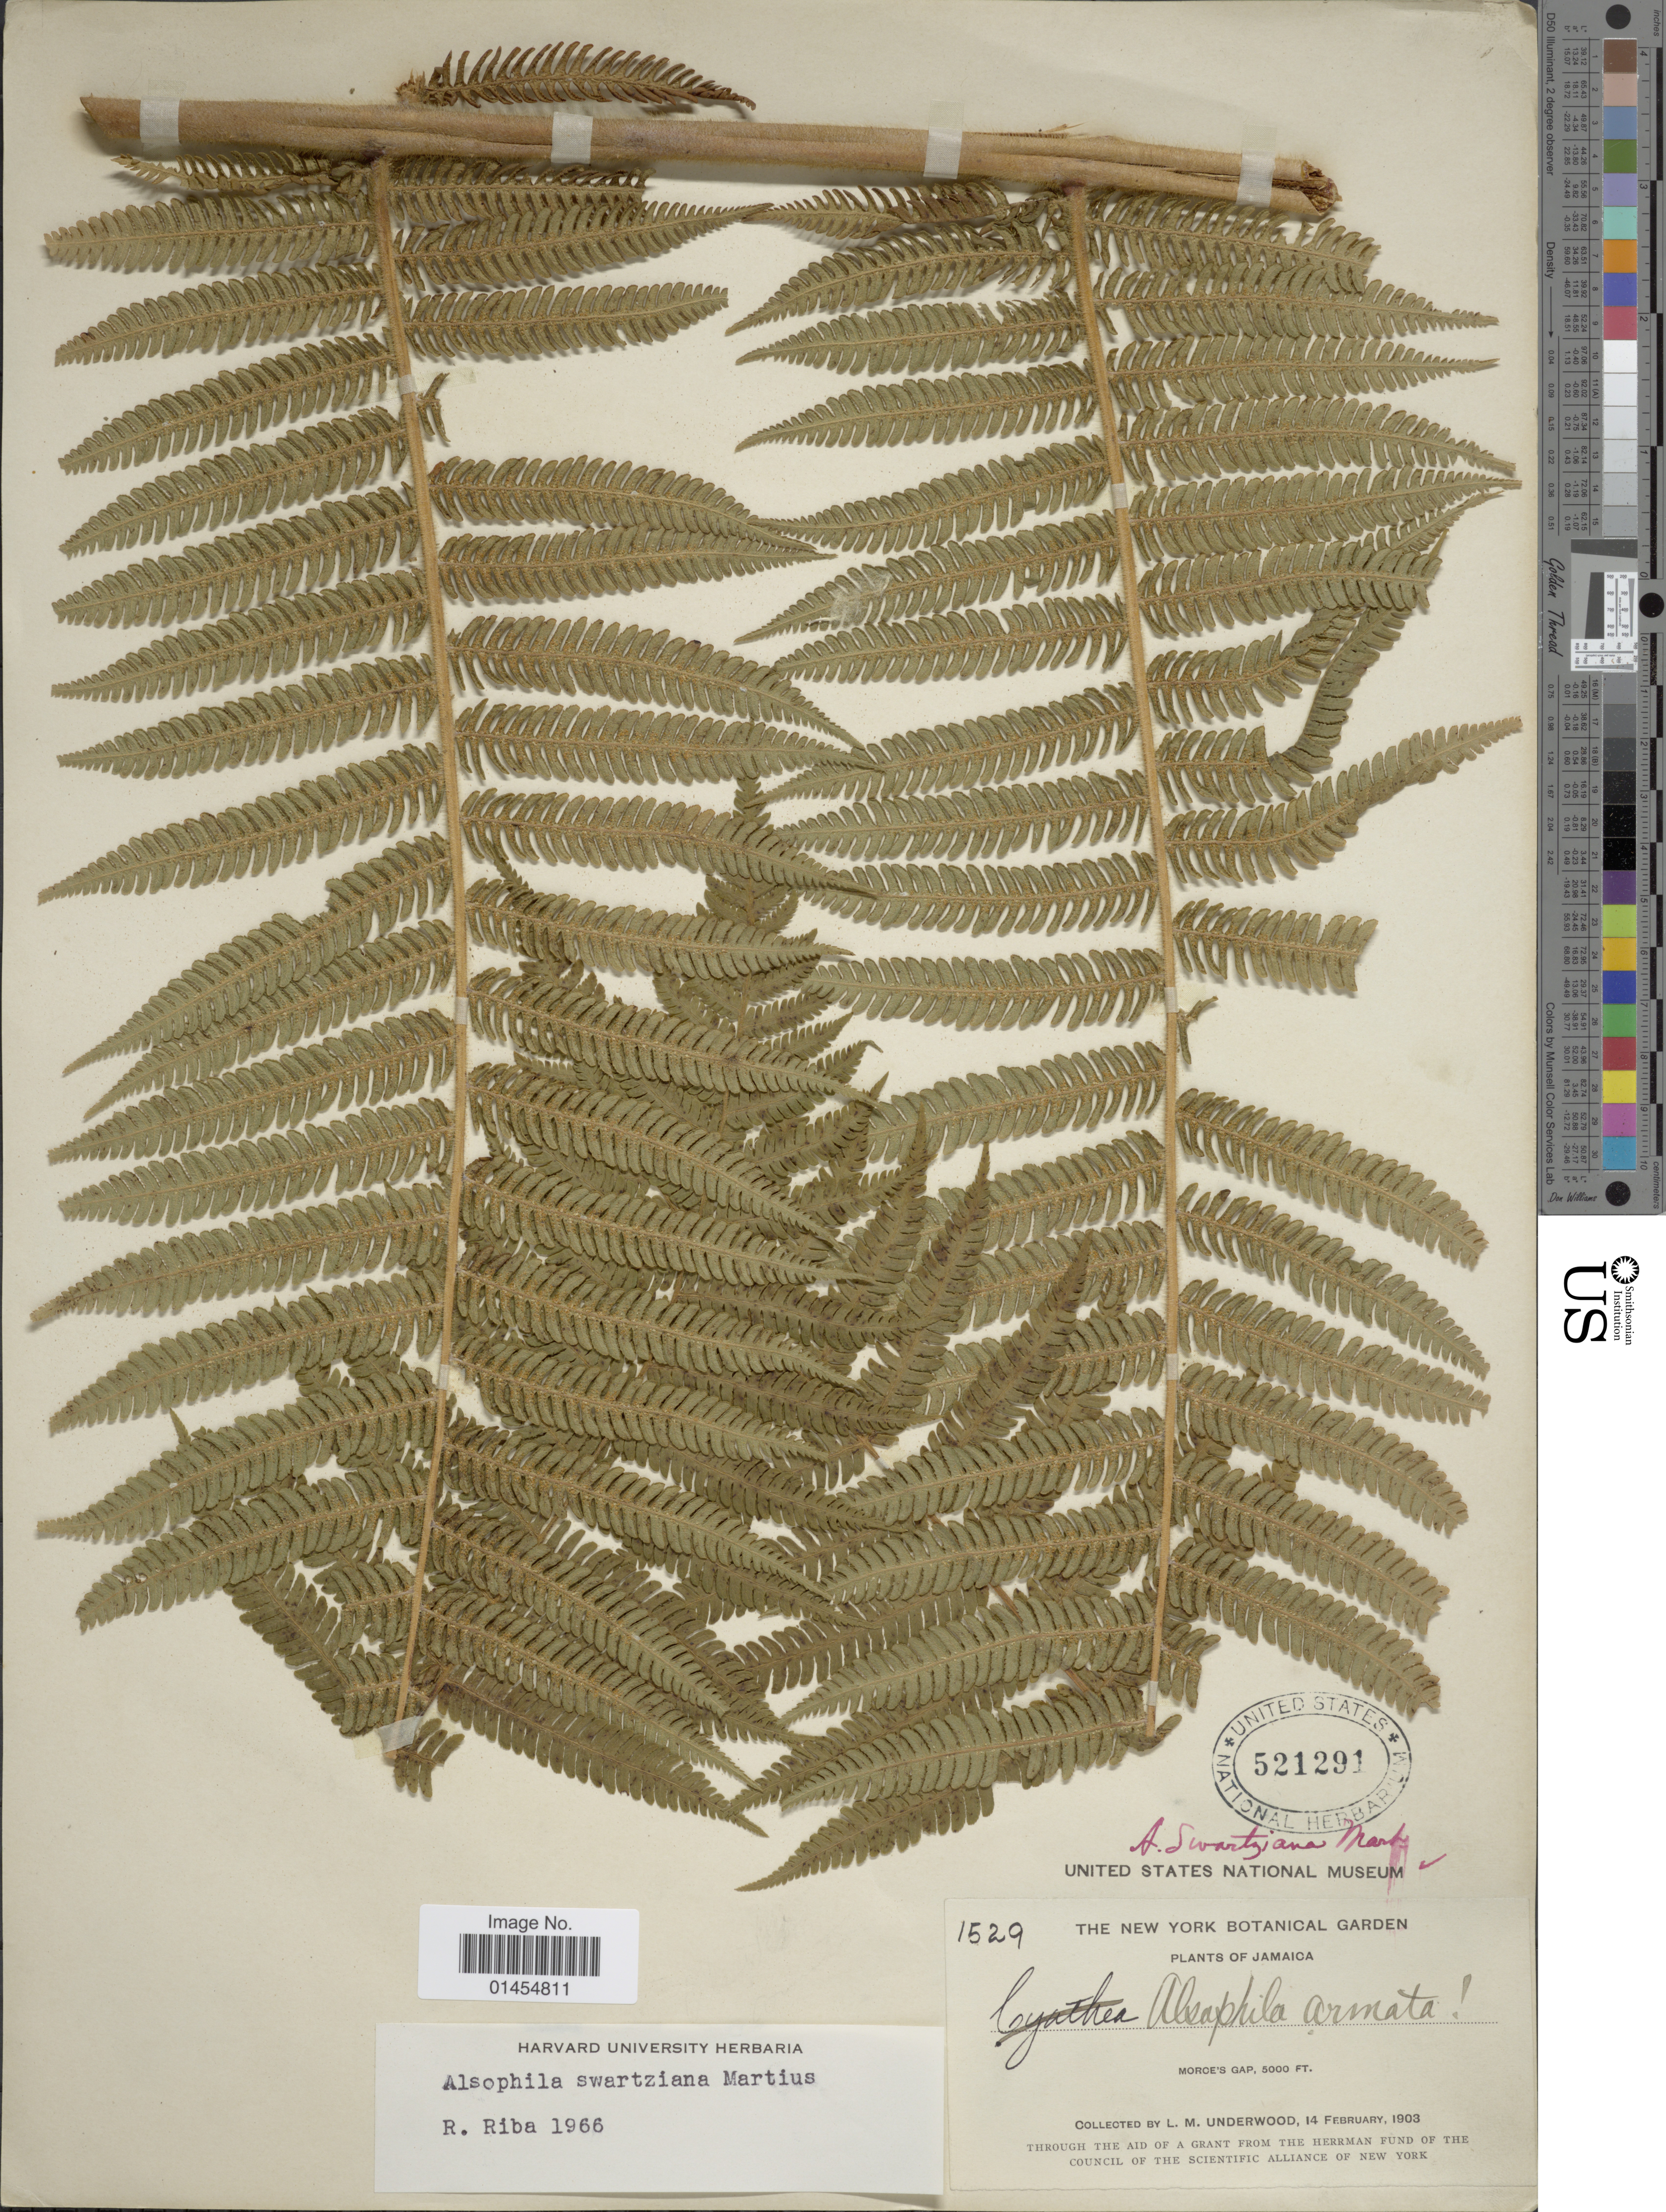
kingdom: Plantae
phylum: Tracheophyta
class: Polypodiopsida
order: Cyatheales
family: Cyatheaceae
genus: Alsophila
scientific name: Alsophila swartziana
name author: Mart.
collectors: L. M. Underwood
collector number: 1529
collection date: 1903-02-14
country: Jamaica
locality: Morce's Gap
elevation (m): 1524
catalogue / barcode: US 521291